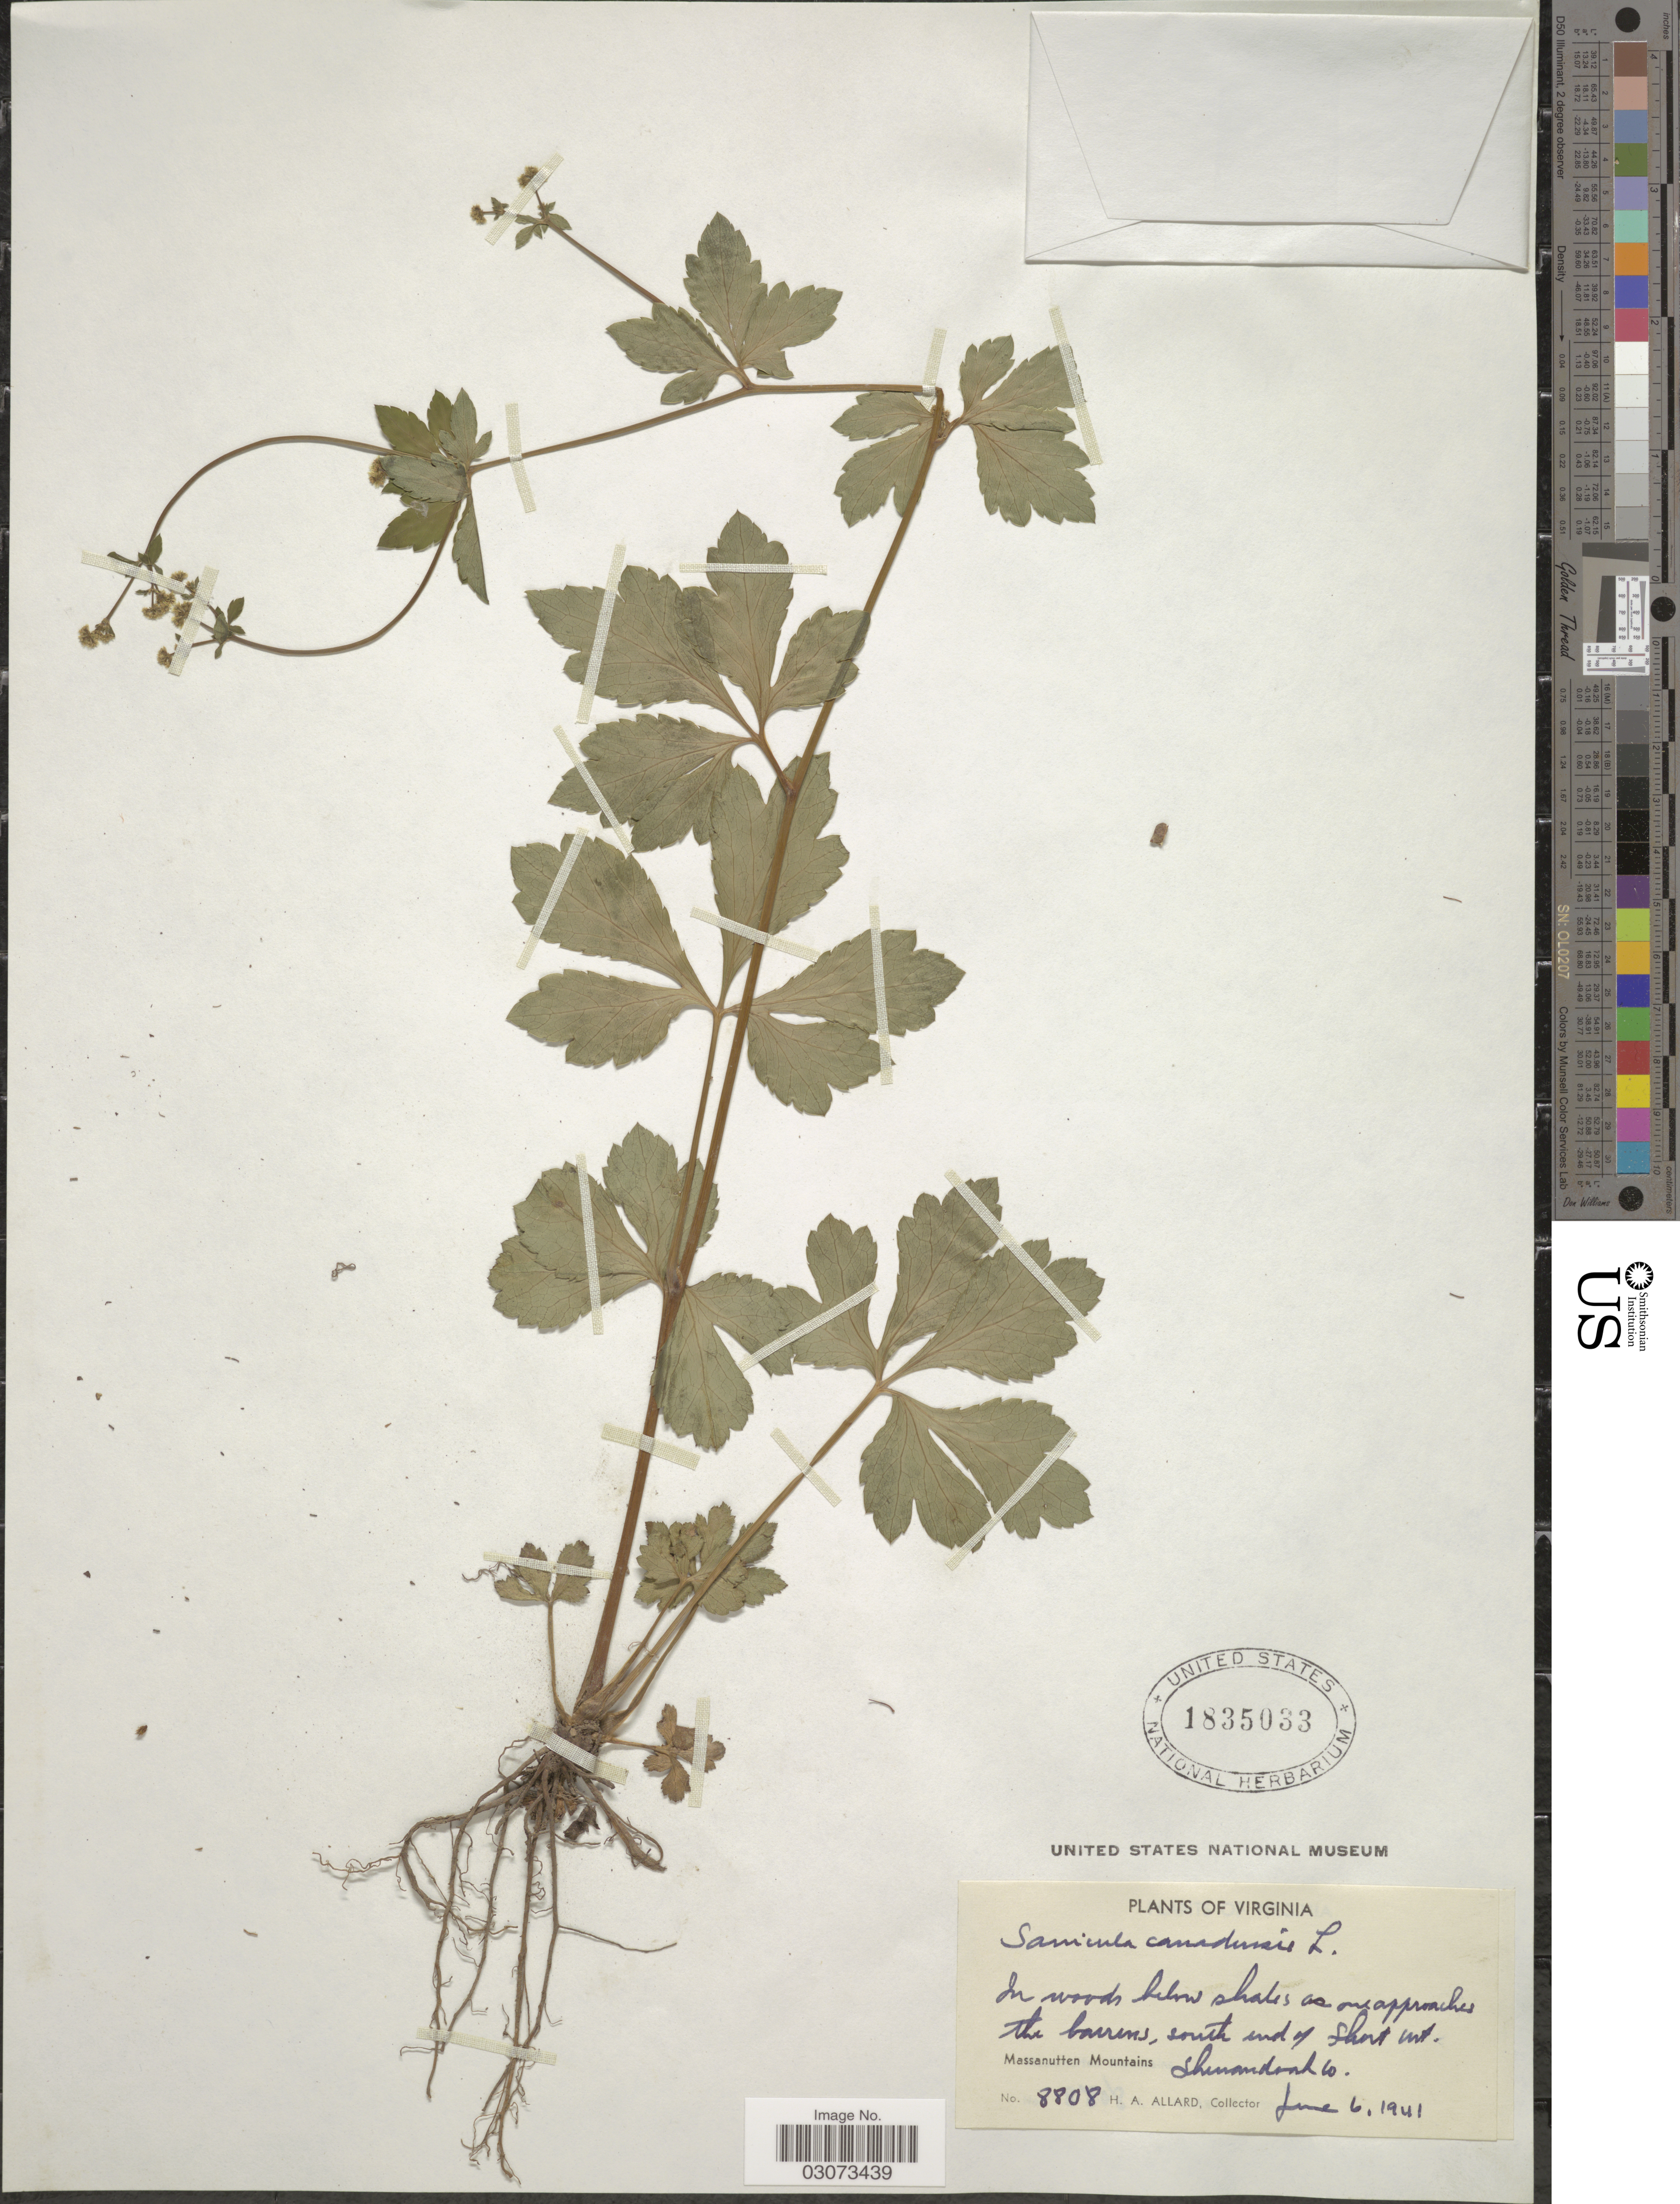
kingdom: Plantae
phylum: Tracheophyta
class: Magnoliopsida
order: Apiales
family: Apiaceae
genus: Sanicula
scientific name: Sanicula canadensis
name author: L.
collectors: H. A. Allard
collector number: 8808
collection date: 1941-06-06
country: United States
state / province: Virginia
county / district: Shenandoah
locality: South end of Short Mt. Massanutten Mountains. Shenandoah Co.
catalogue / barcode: US 1835033